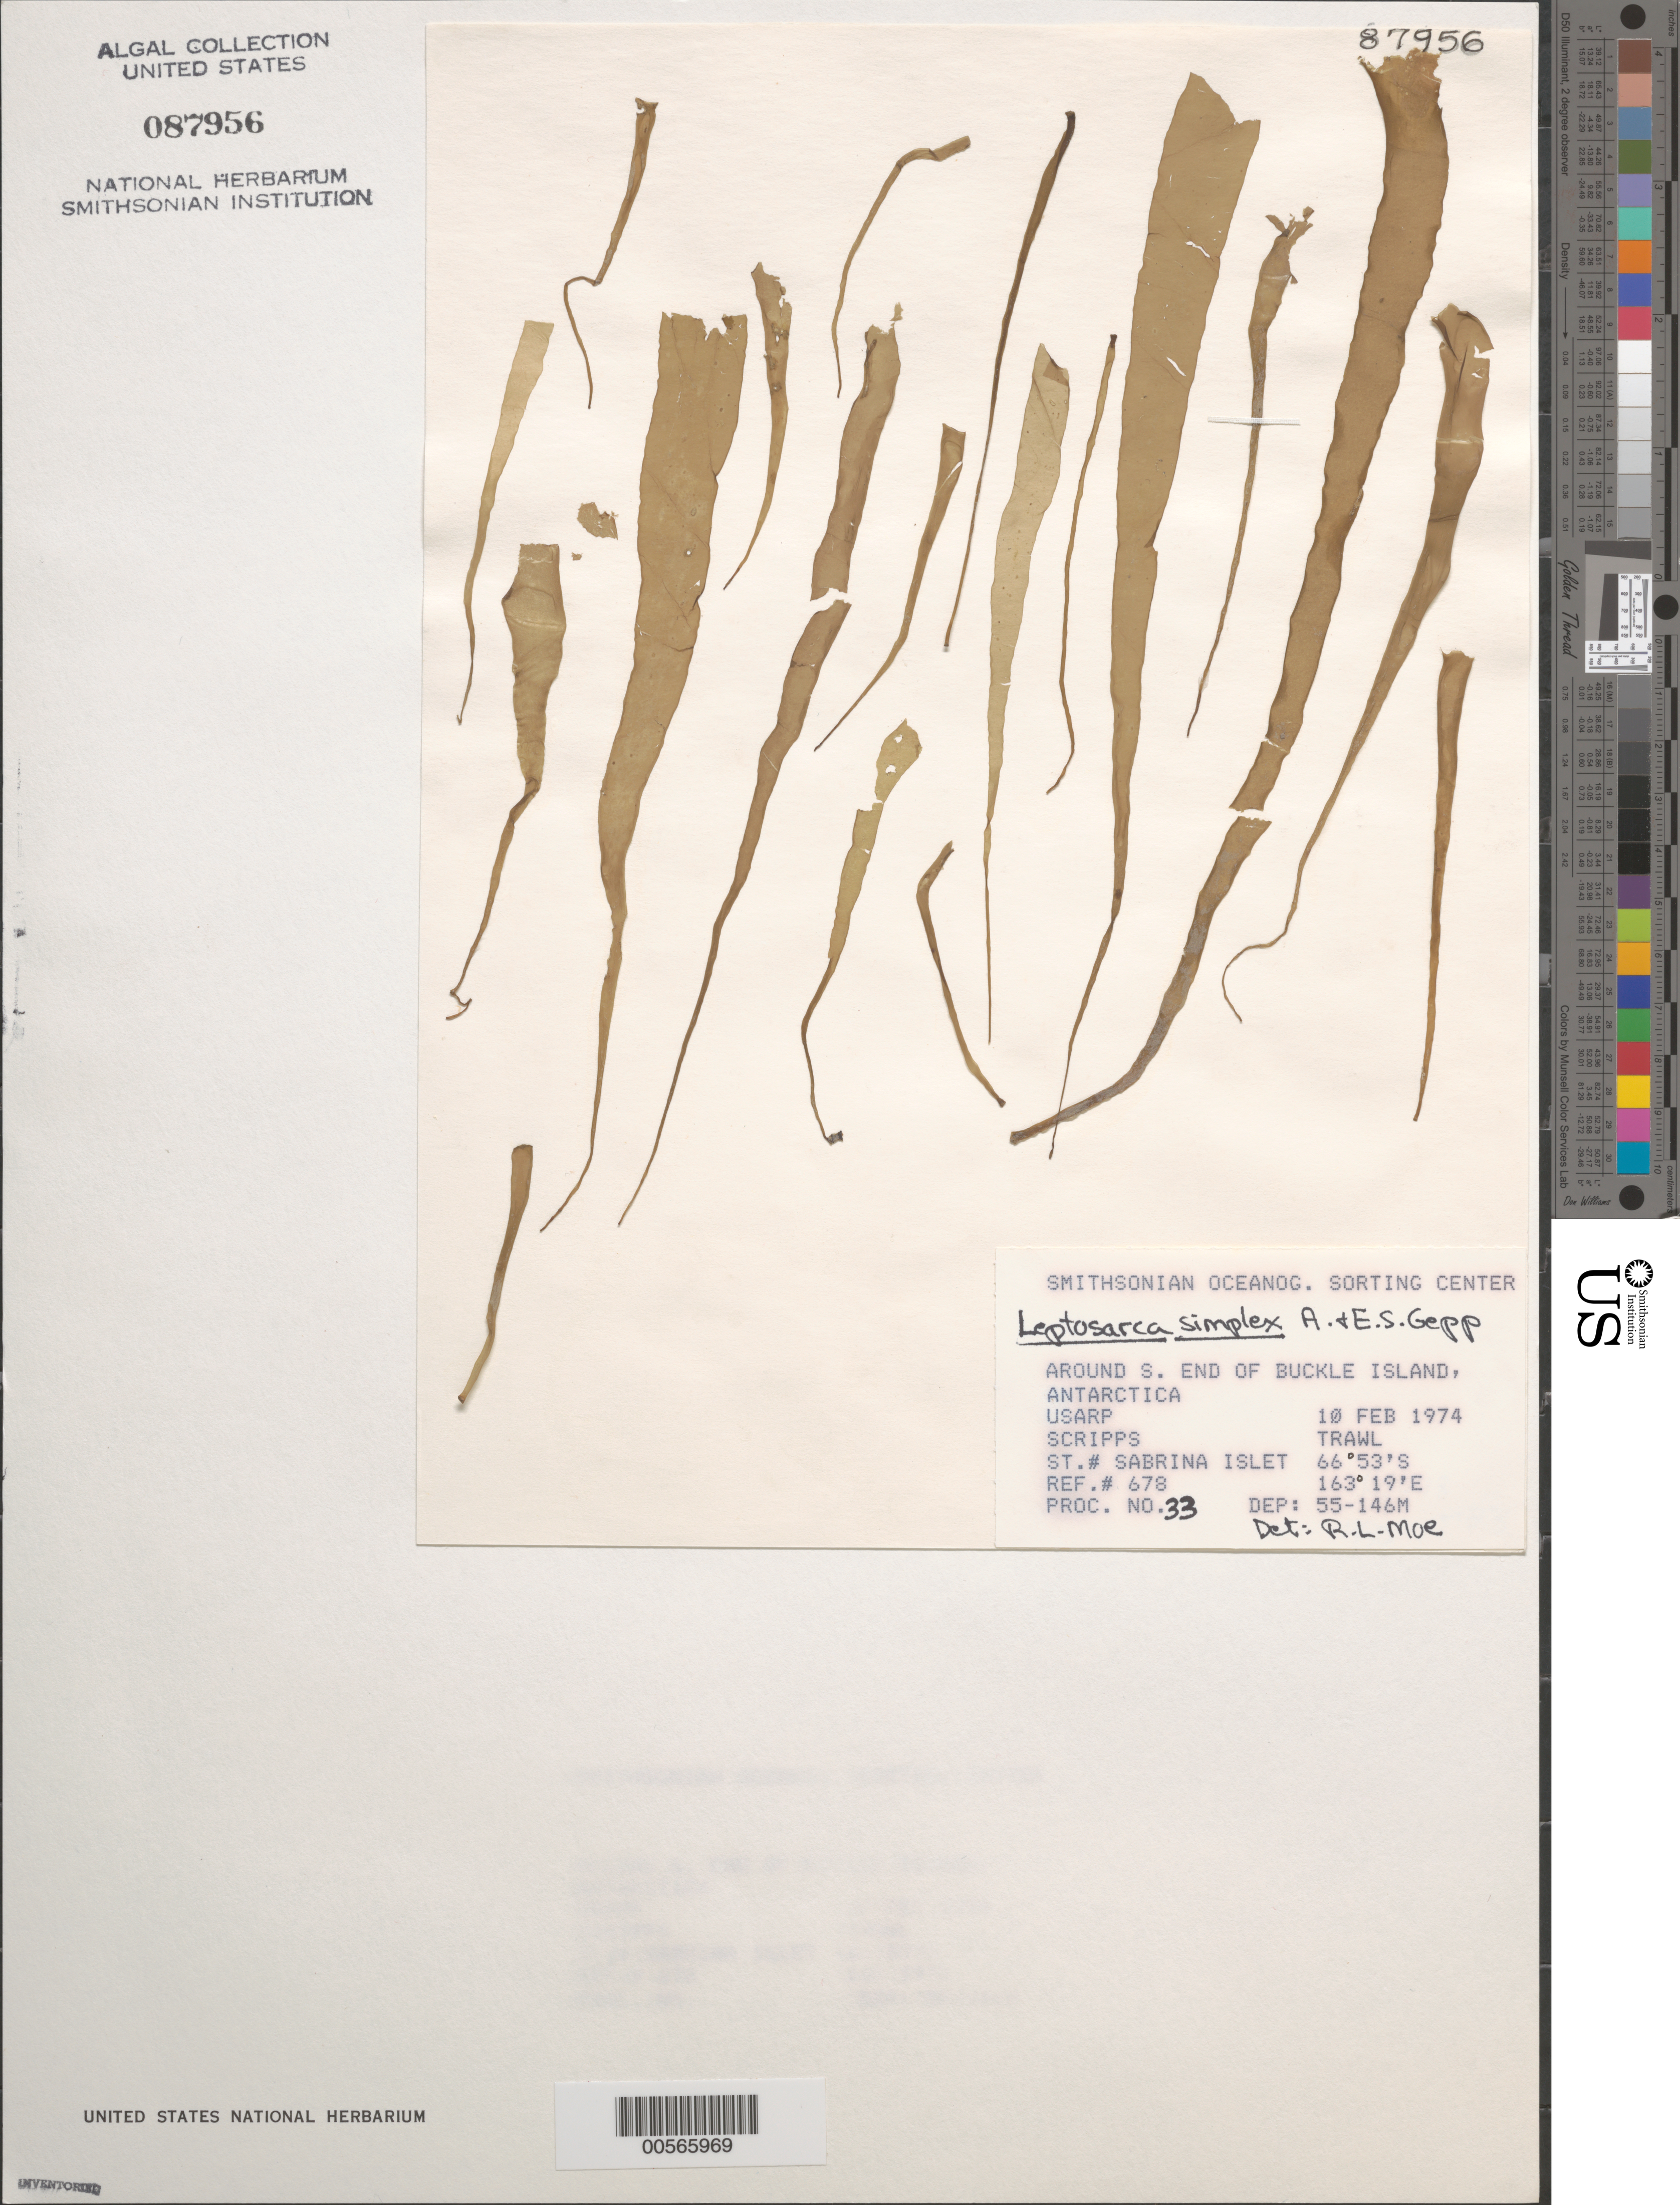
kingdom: Plantae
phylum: Rhodophyta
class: Florideophyceae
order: Palmariales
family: Palmariaceae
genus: Palmaria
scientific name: Palmaria decipiens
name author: (Reinsch) Ricker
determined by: Algae name updating Project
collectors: Scripps Institution of Oceanography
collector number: Station Sabrina Islet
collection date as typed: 10 Feb 1974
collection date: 1974-02-10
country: Antarctica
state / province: Ross Dependency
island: Buckle Island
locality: Sabrina Islet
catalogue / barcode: US 87956